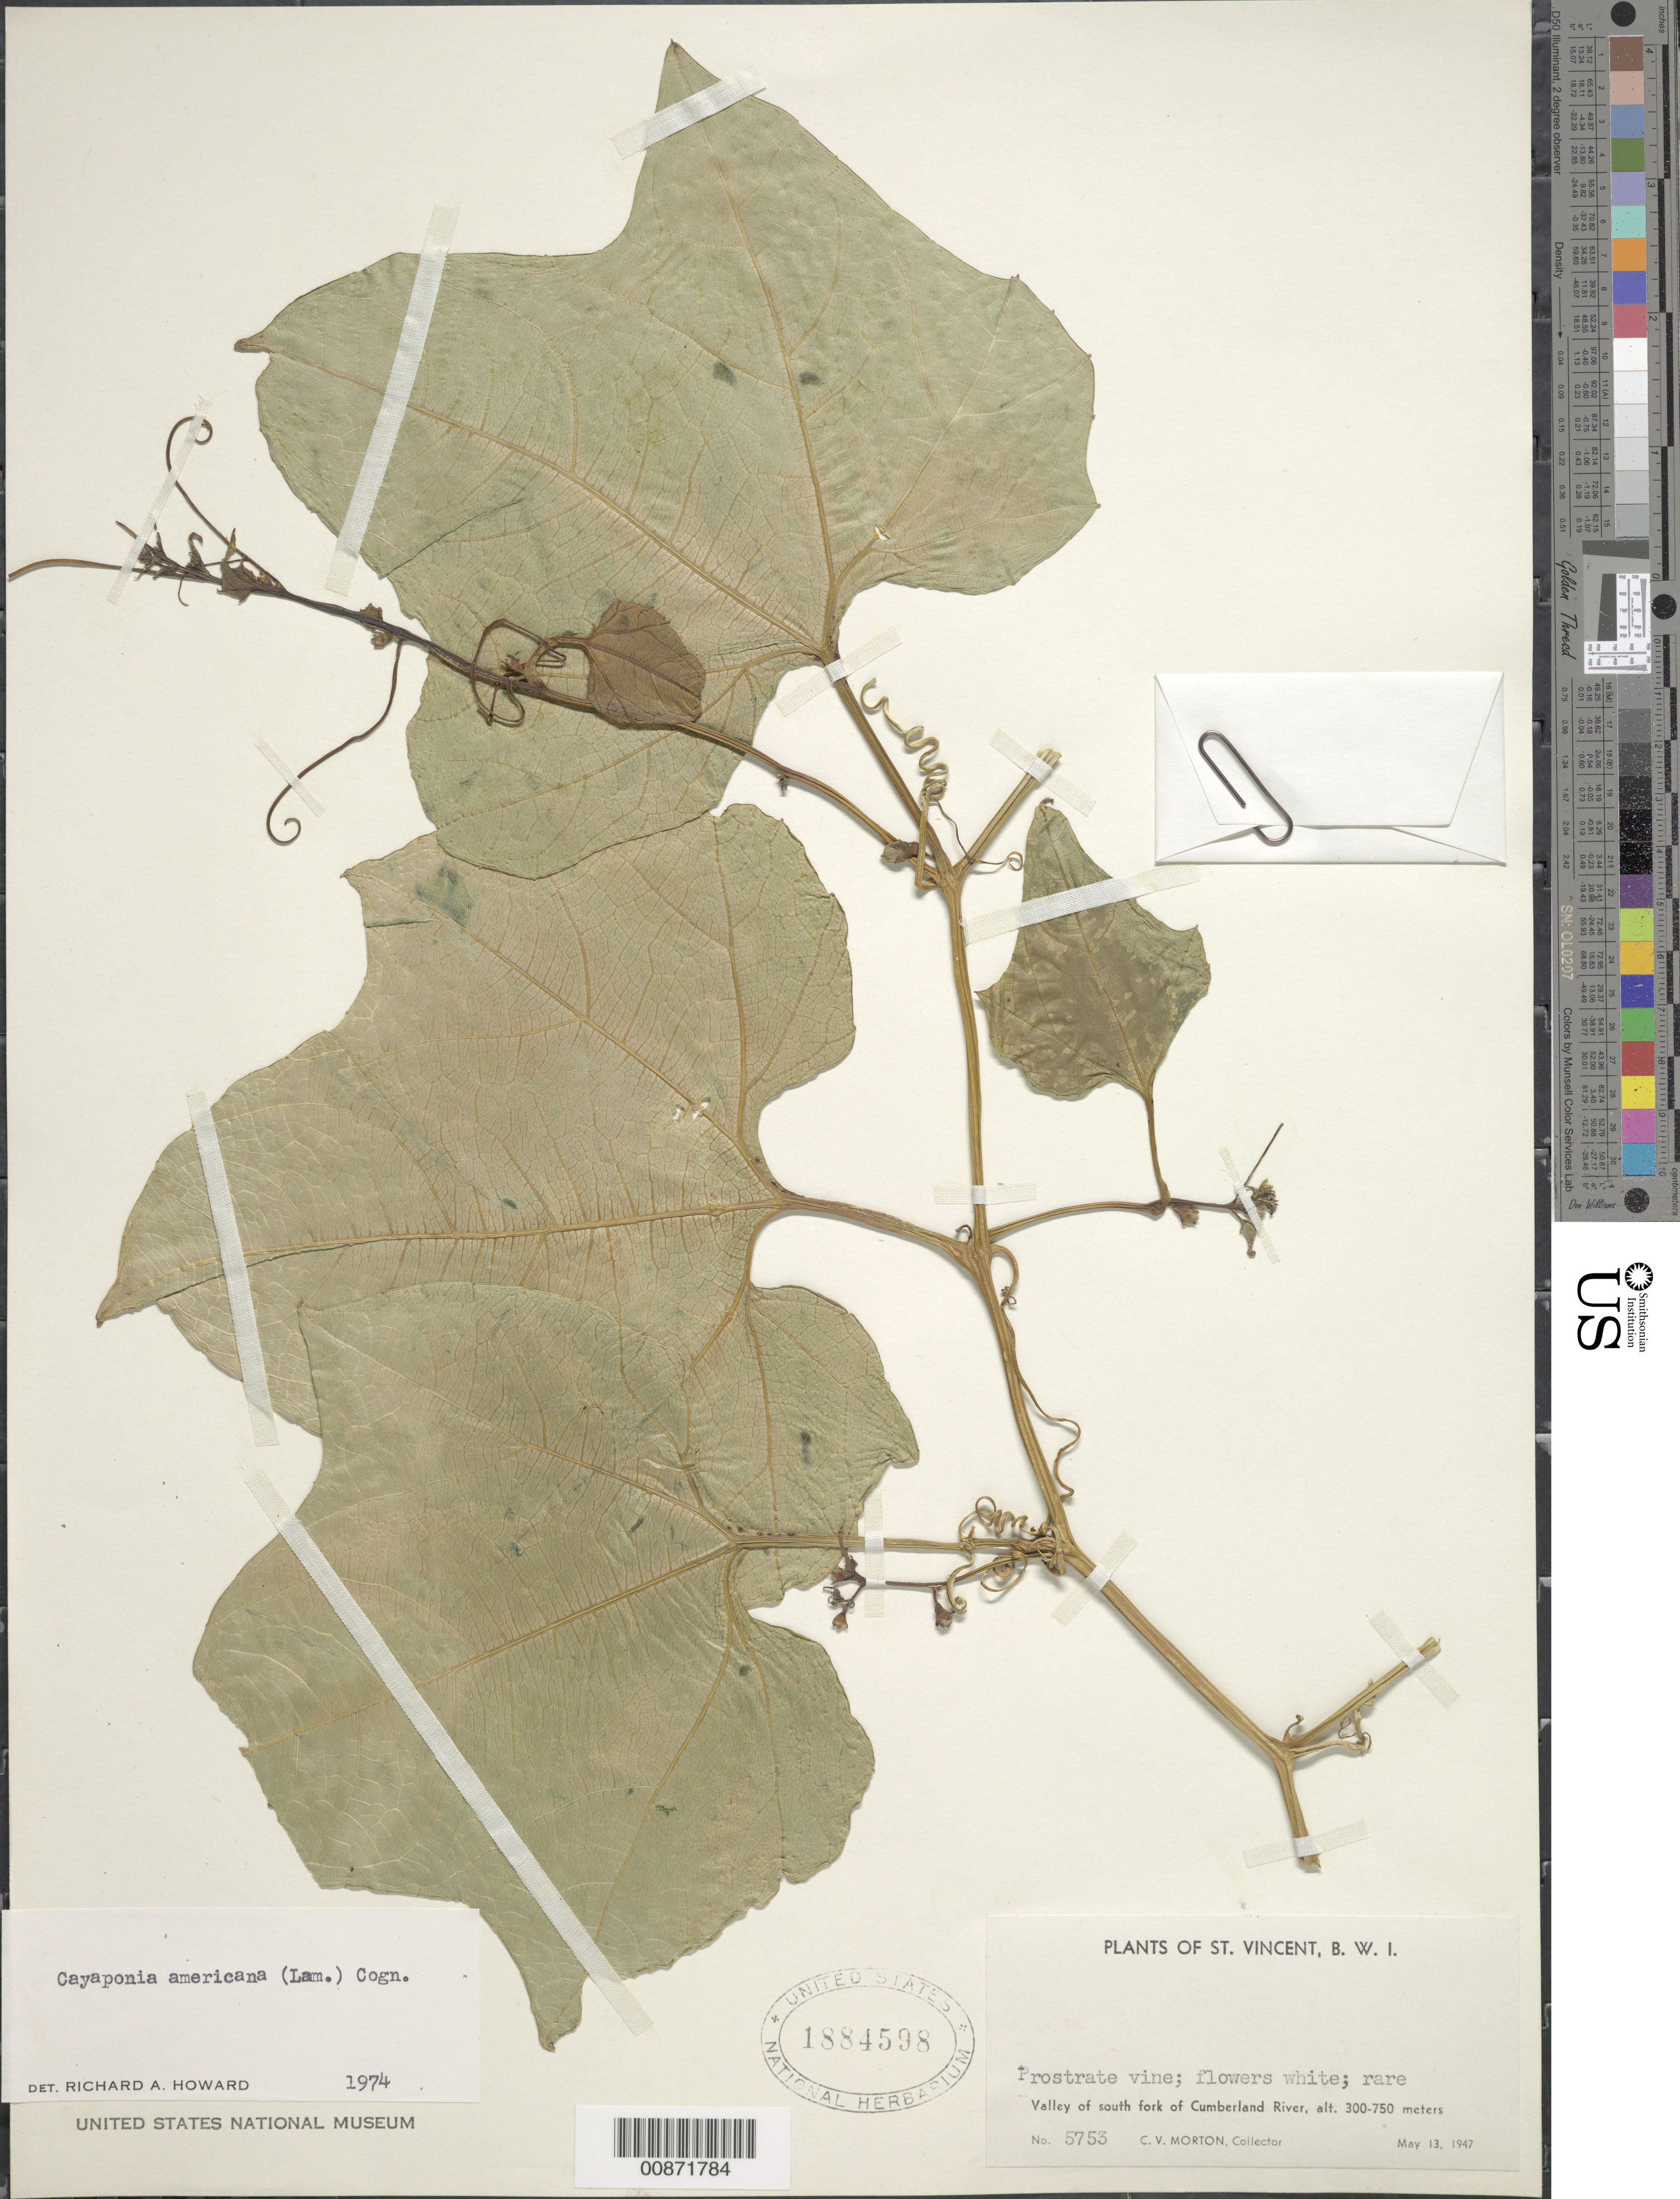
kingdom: Plantae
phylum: Tracheophyta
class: Magnoliopsida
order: Cucurbitales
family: Cucurbitaceae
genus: Cayaponia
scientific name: Cayaponia americana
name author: (Lam.) Cogn.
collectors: C. V. Morton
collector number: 5753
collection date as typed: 13 May 1947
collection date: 1947-05-13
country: St. Vincent - Grenadines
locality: Valley of south fork of Cumberland River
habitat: River valley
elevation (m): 300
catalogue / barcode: US 1884598